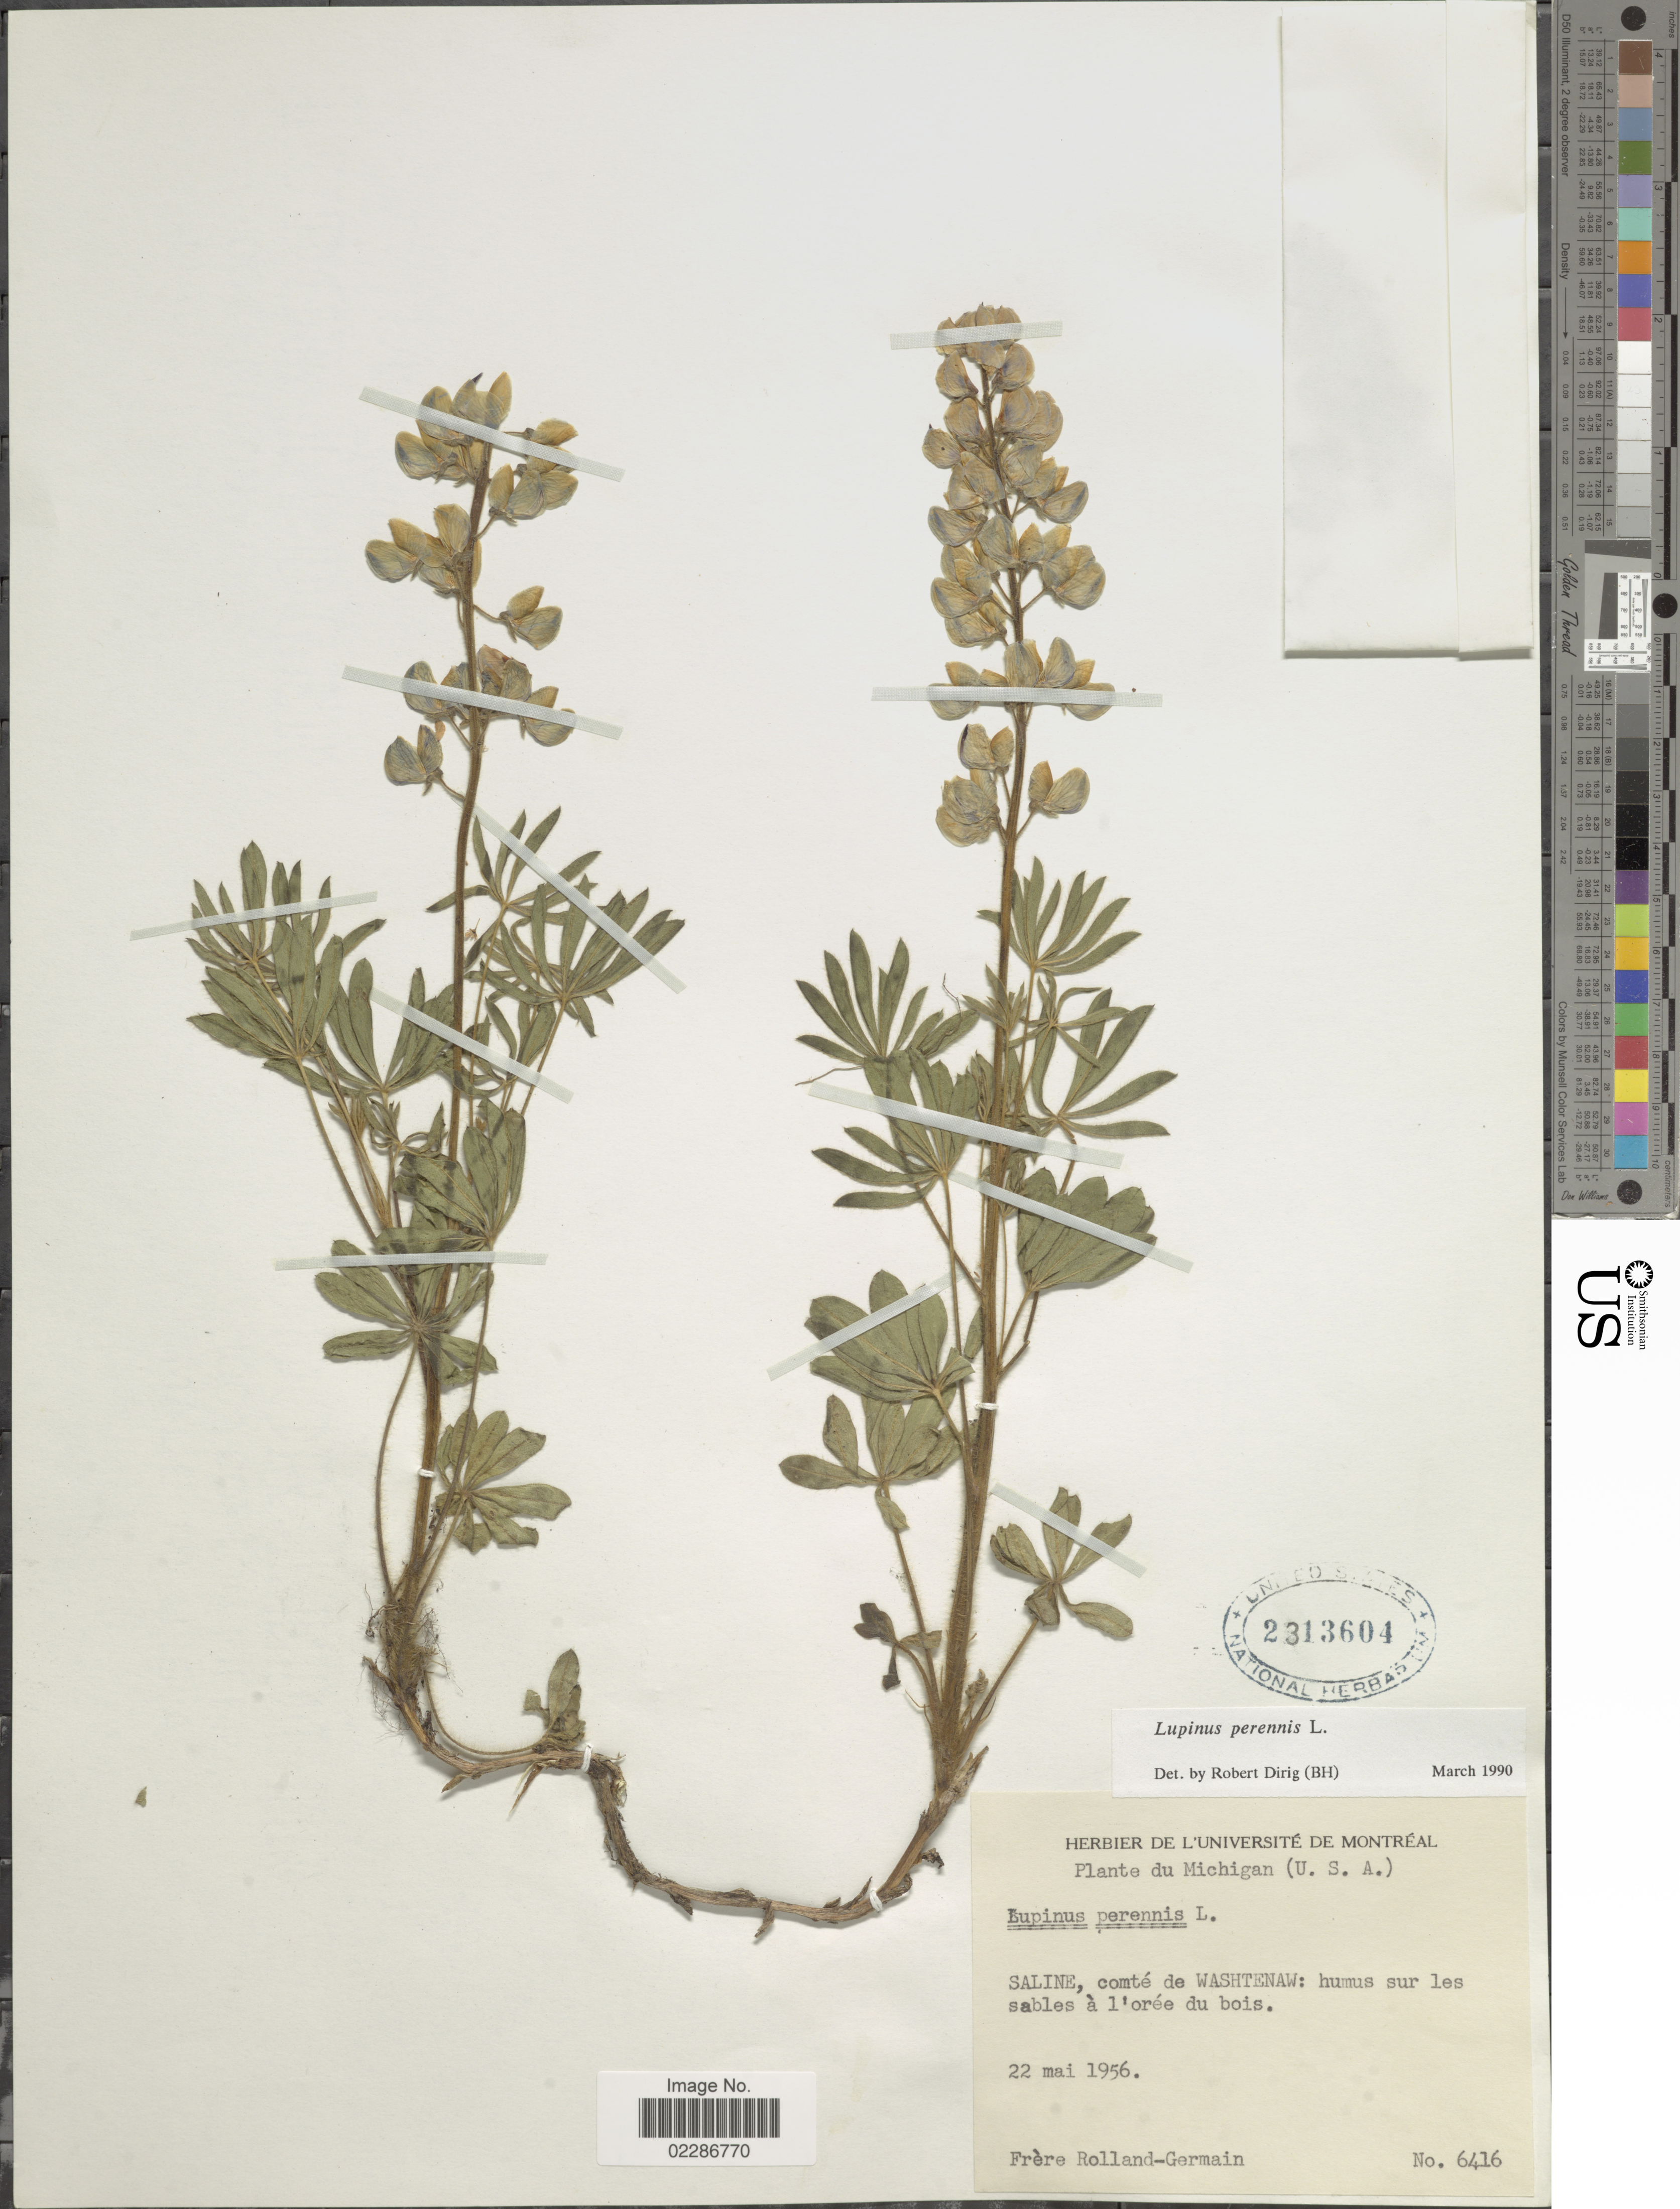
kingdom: Plantae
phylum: Tracheophyta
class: Magnoliopsida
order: Fabales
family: Fabaceae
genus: Lupinus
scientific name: Lupinus perennis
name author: L.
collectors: Rolland-Germain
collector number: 6416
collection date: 1956-05-22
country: United States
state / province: Michigan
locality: Saline, comté de Washtenaw: humus sur les sables à l'orée du bois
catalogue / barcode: US 2313604